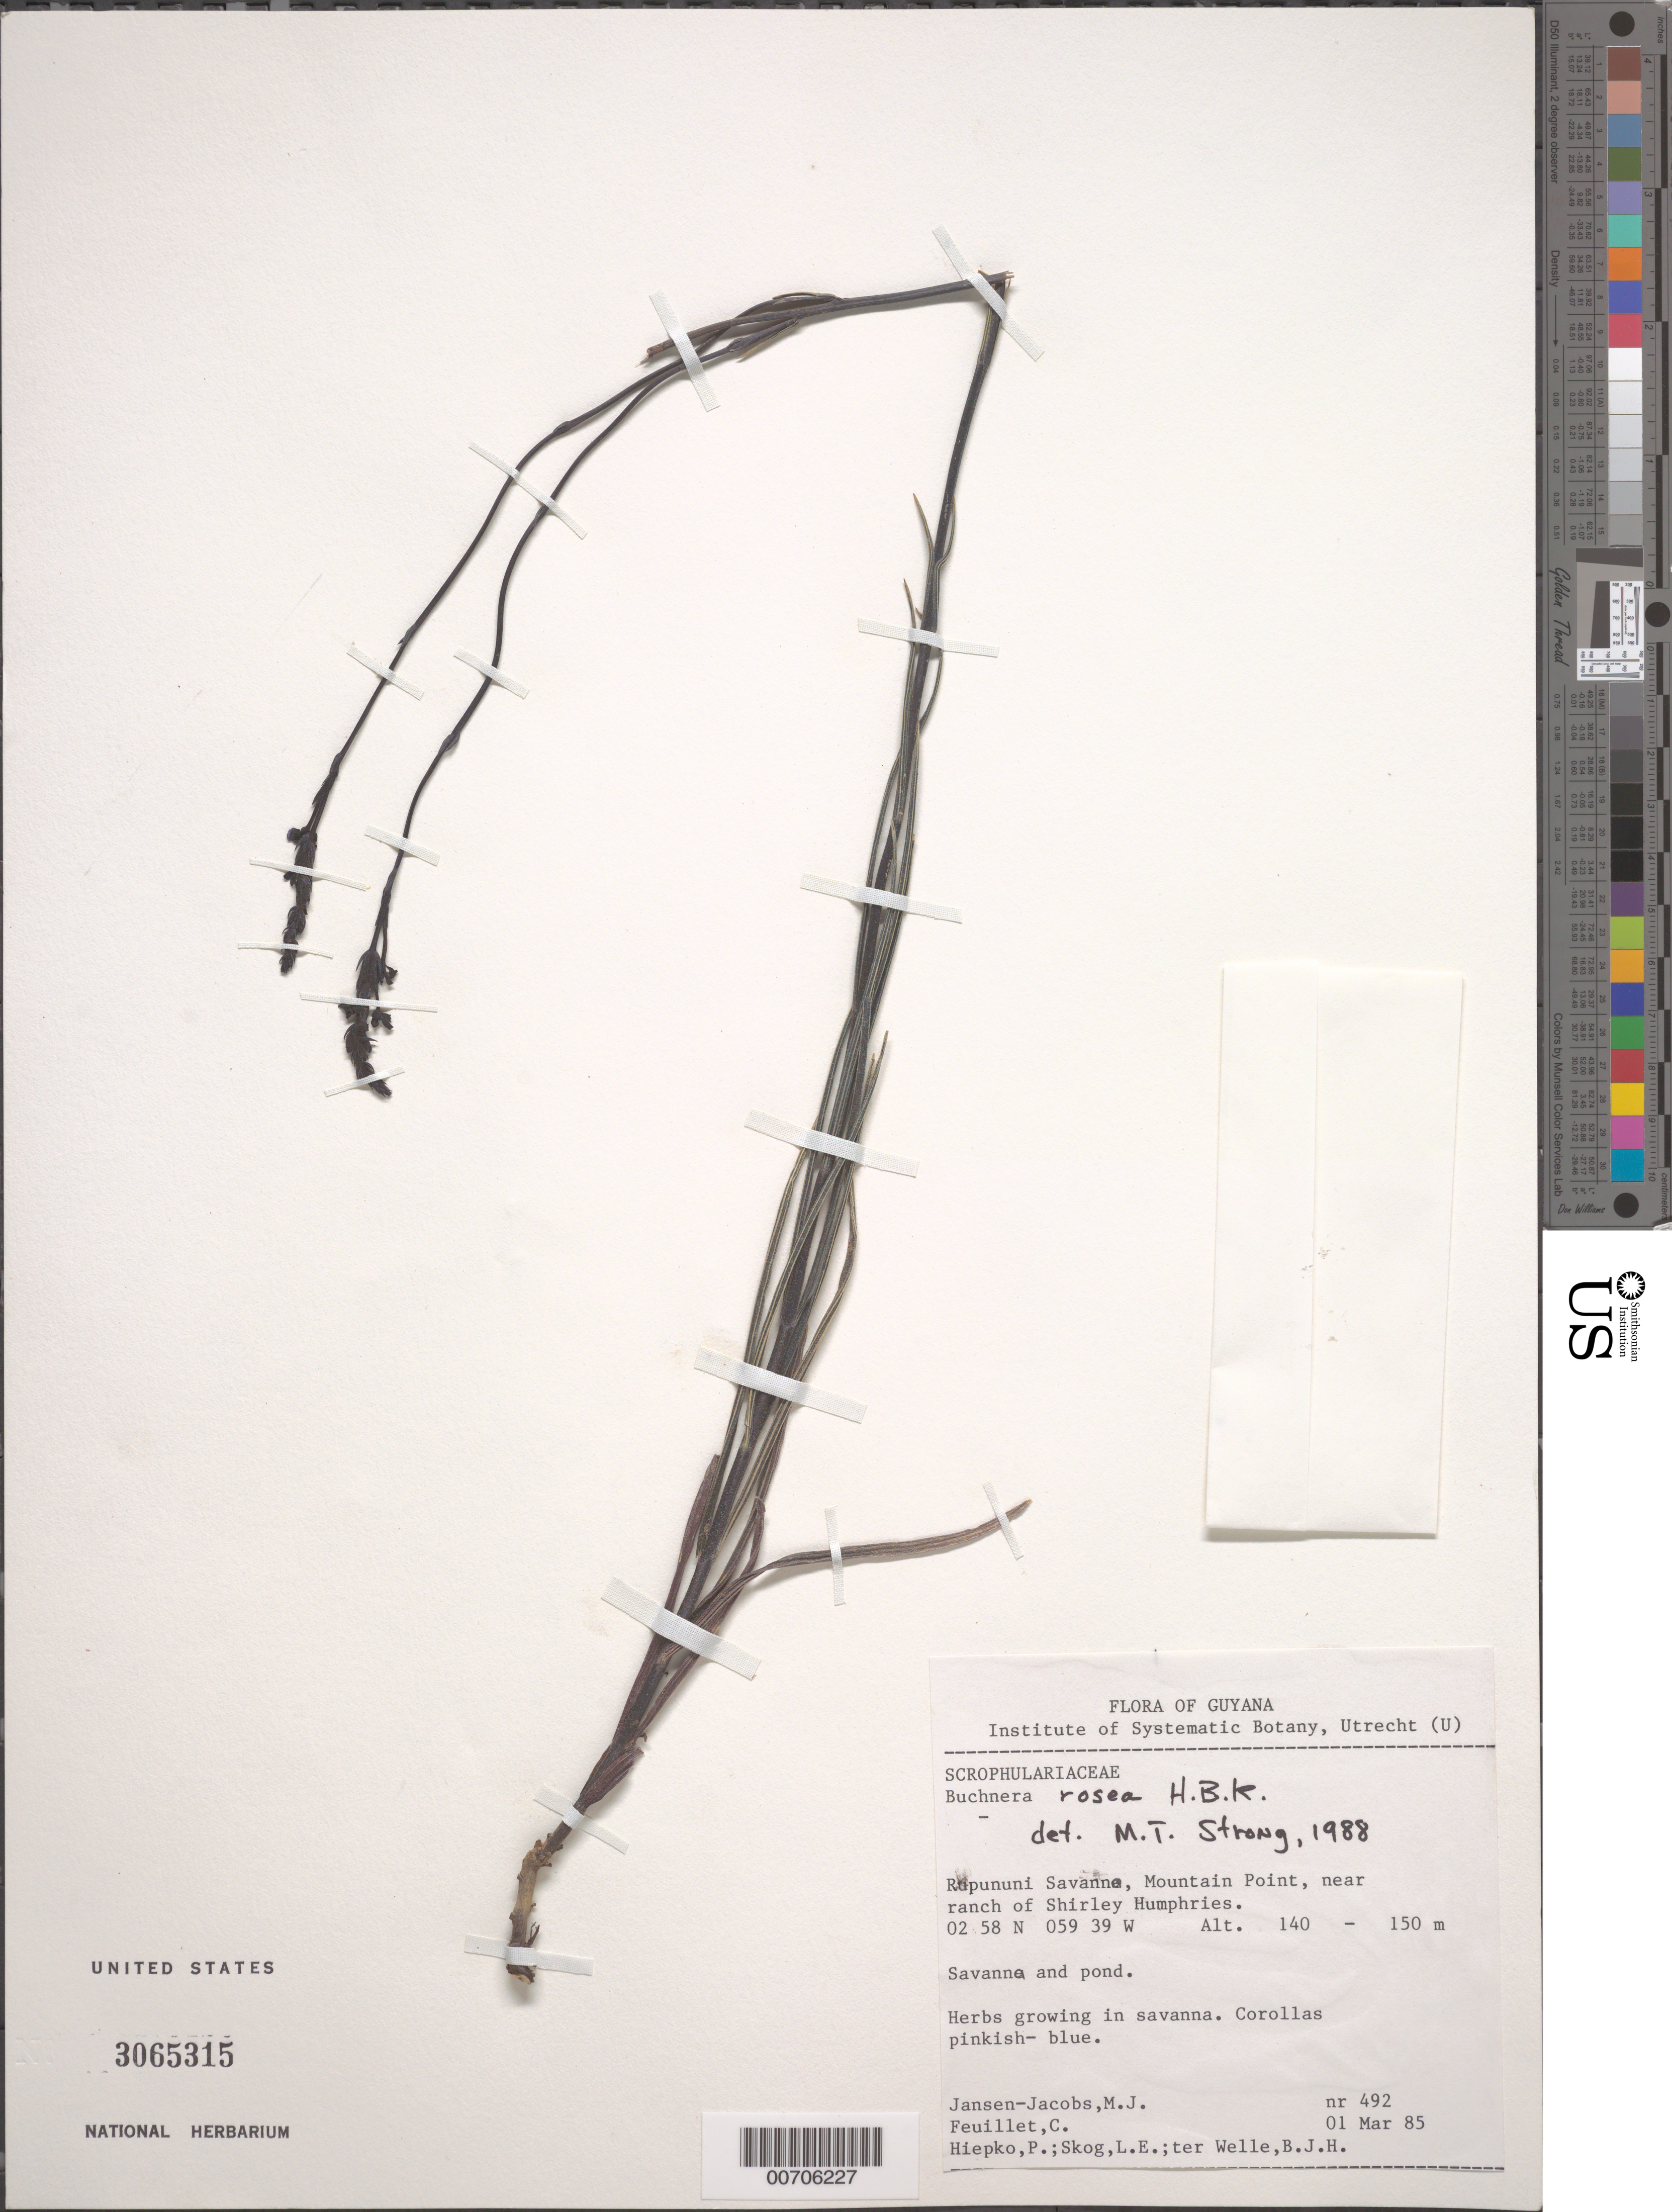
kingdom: Plantae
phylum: Tracheophyta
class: Magnoliopsida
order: Lamiales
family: Orobanchaceae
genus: Buchnera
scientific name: Buchnera rosea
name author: Kunth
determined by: Strong, M. T., (US), Smithsonian Institution - National Museum of Natural History (UNITED STATES)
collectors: M. J. Jansen-Jacobs, C. Feuillet, P. H. Hiepko, L. E. Skog & B. Welle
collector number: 492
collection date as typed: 1-Mar-85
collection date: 1985-03-01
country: Guyana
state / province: U. Takutu-U. Essequibo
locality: Rupununi Savanna, Mountain Point, near ranch of Shirley Humphries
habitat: Savanna and pond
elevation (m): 140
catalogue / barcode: US 3065315